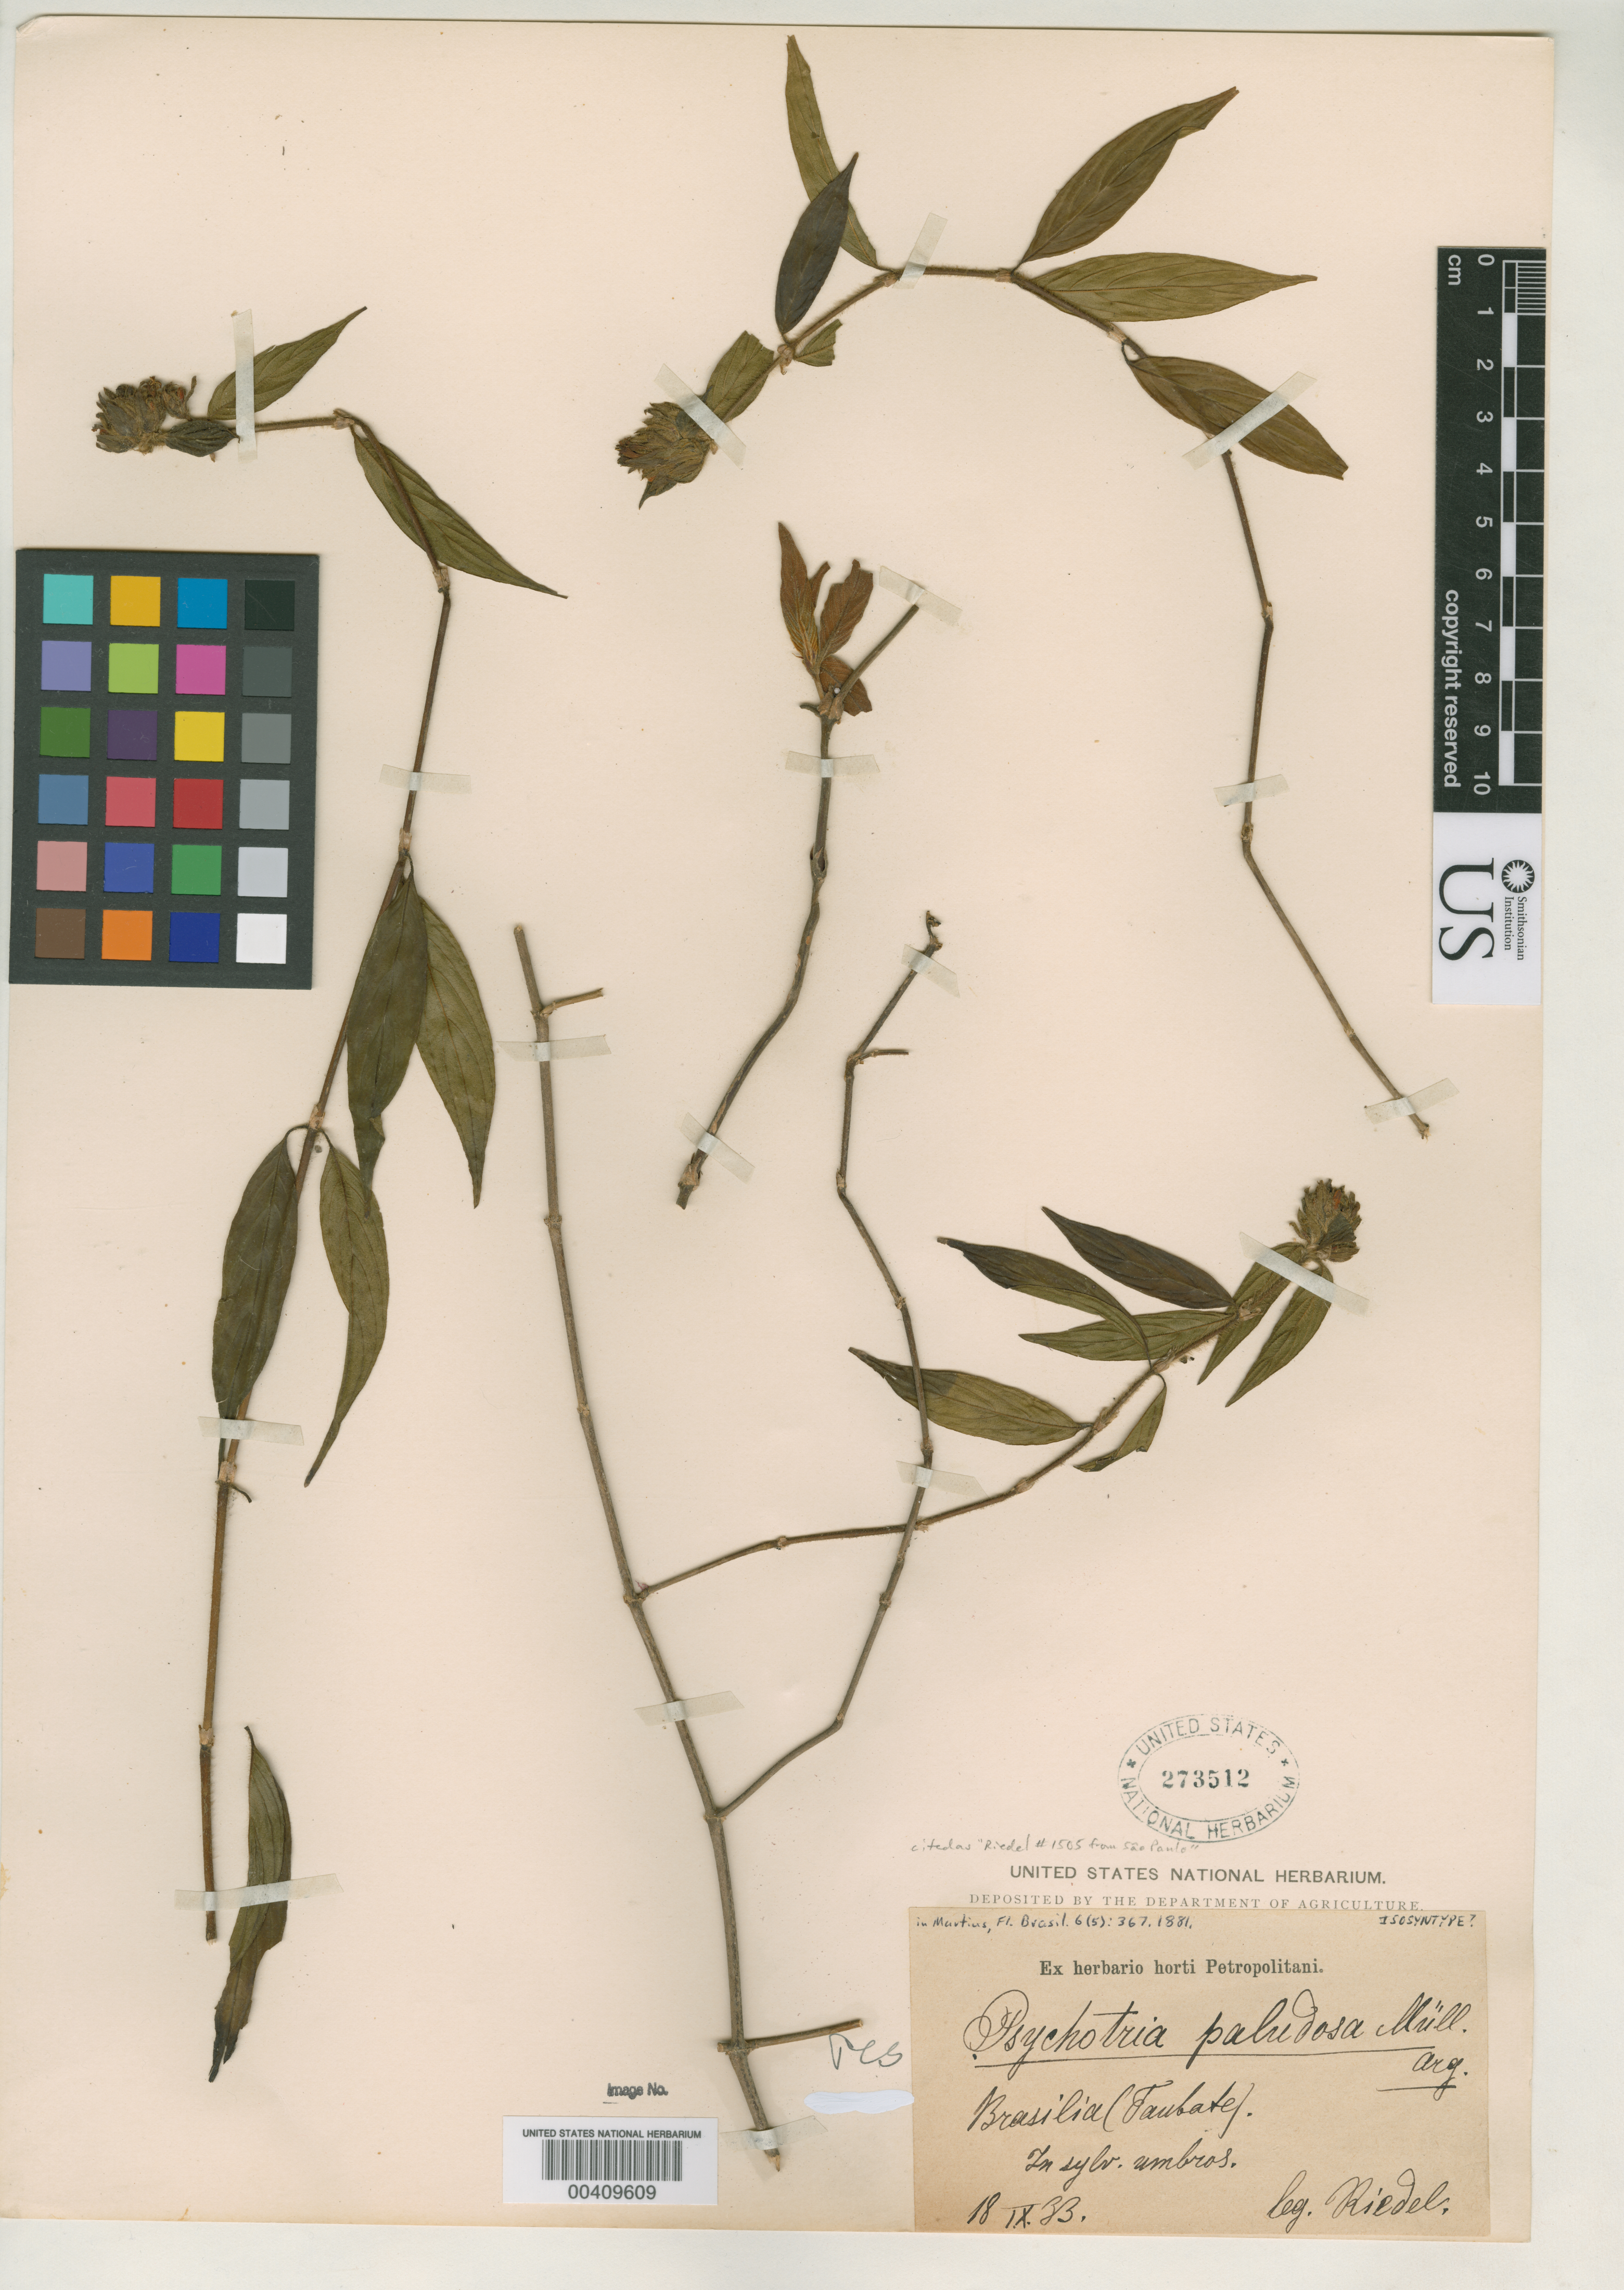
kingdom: Plantae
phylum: Tracheophyta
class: Magnoliopsida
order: Gentianales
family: Rubiaceae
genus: Psychotria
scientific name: Psychotria paludosa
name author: Müll. Arg. in Mart.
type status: Isosyntype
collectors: L. Reidel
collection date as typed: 18 Sep 1833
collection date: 1833-09-18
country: Brazil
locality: Taubate.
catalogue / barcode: US 273512